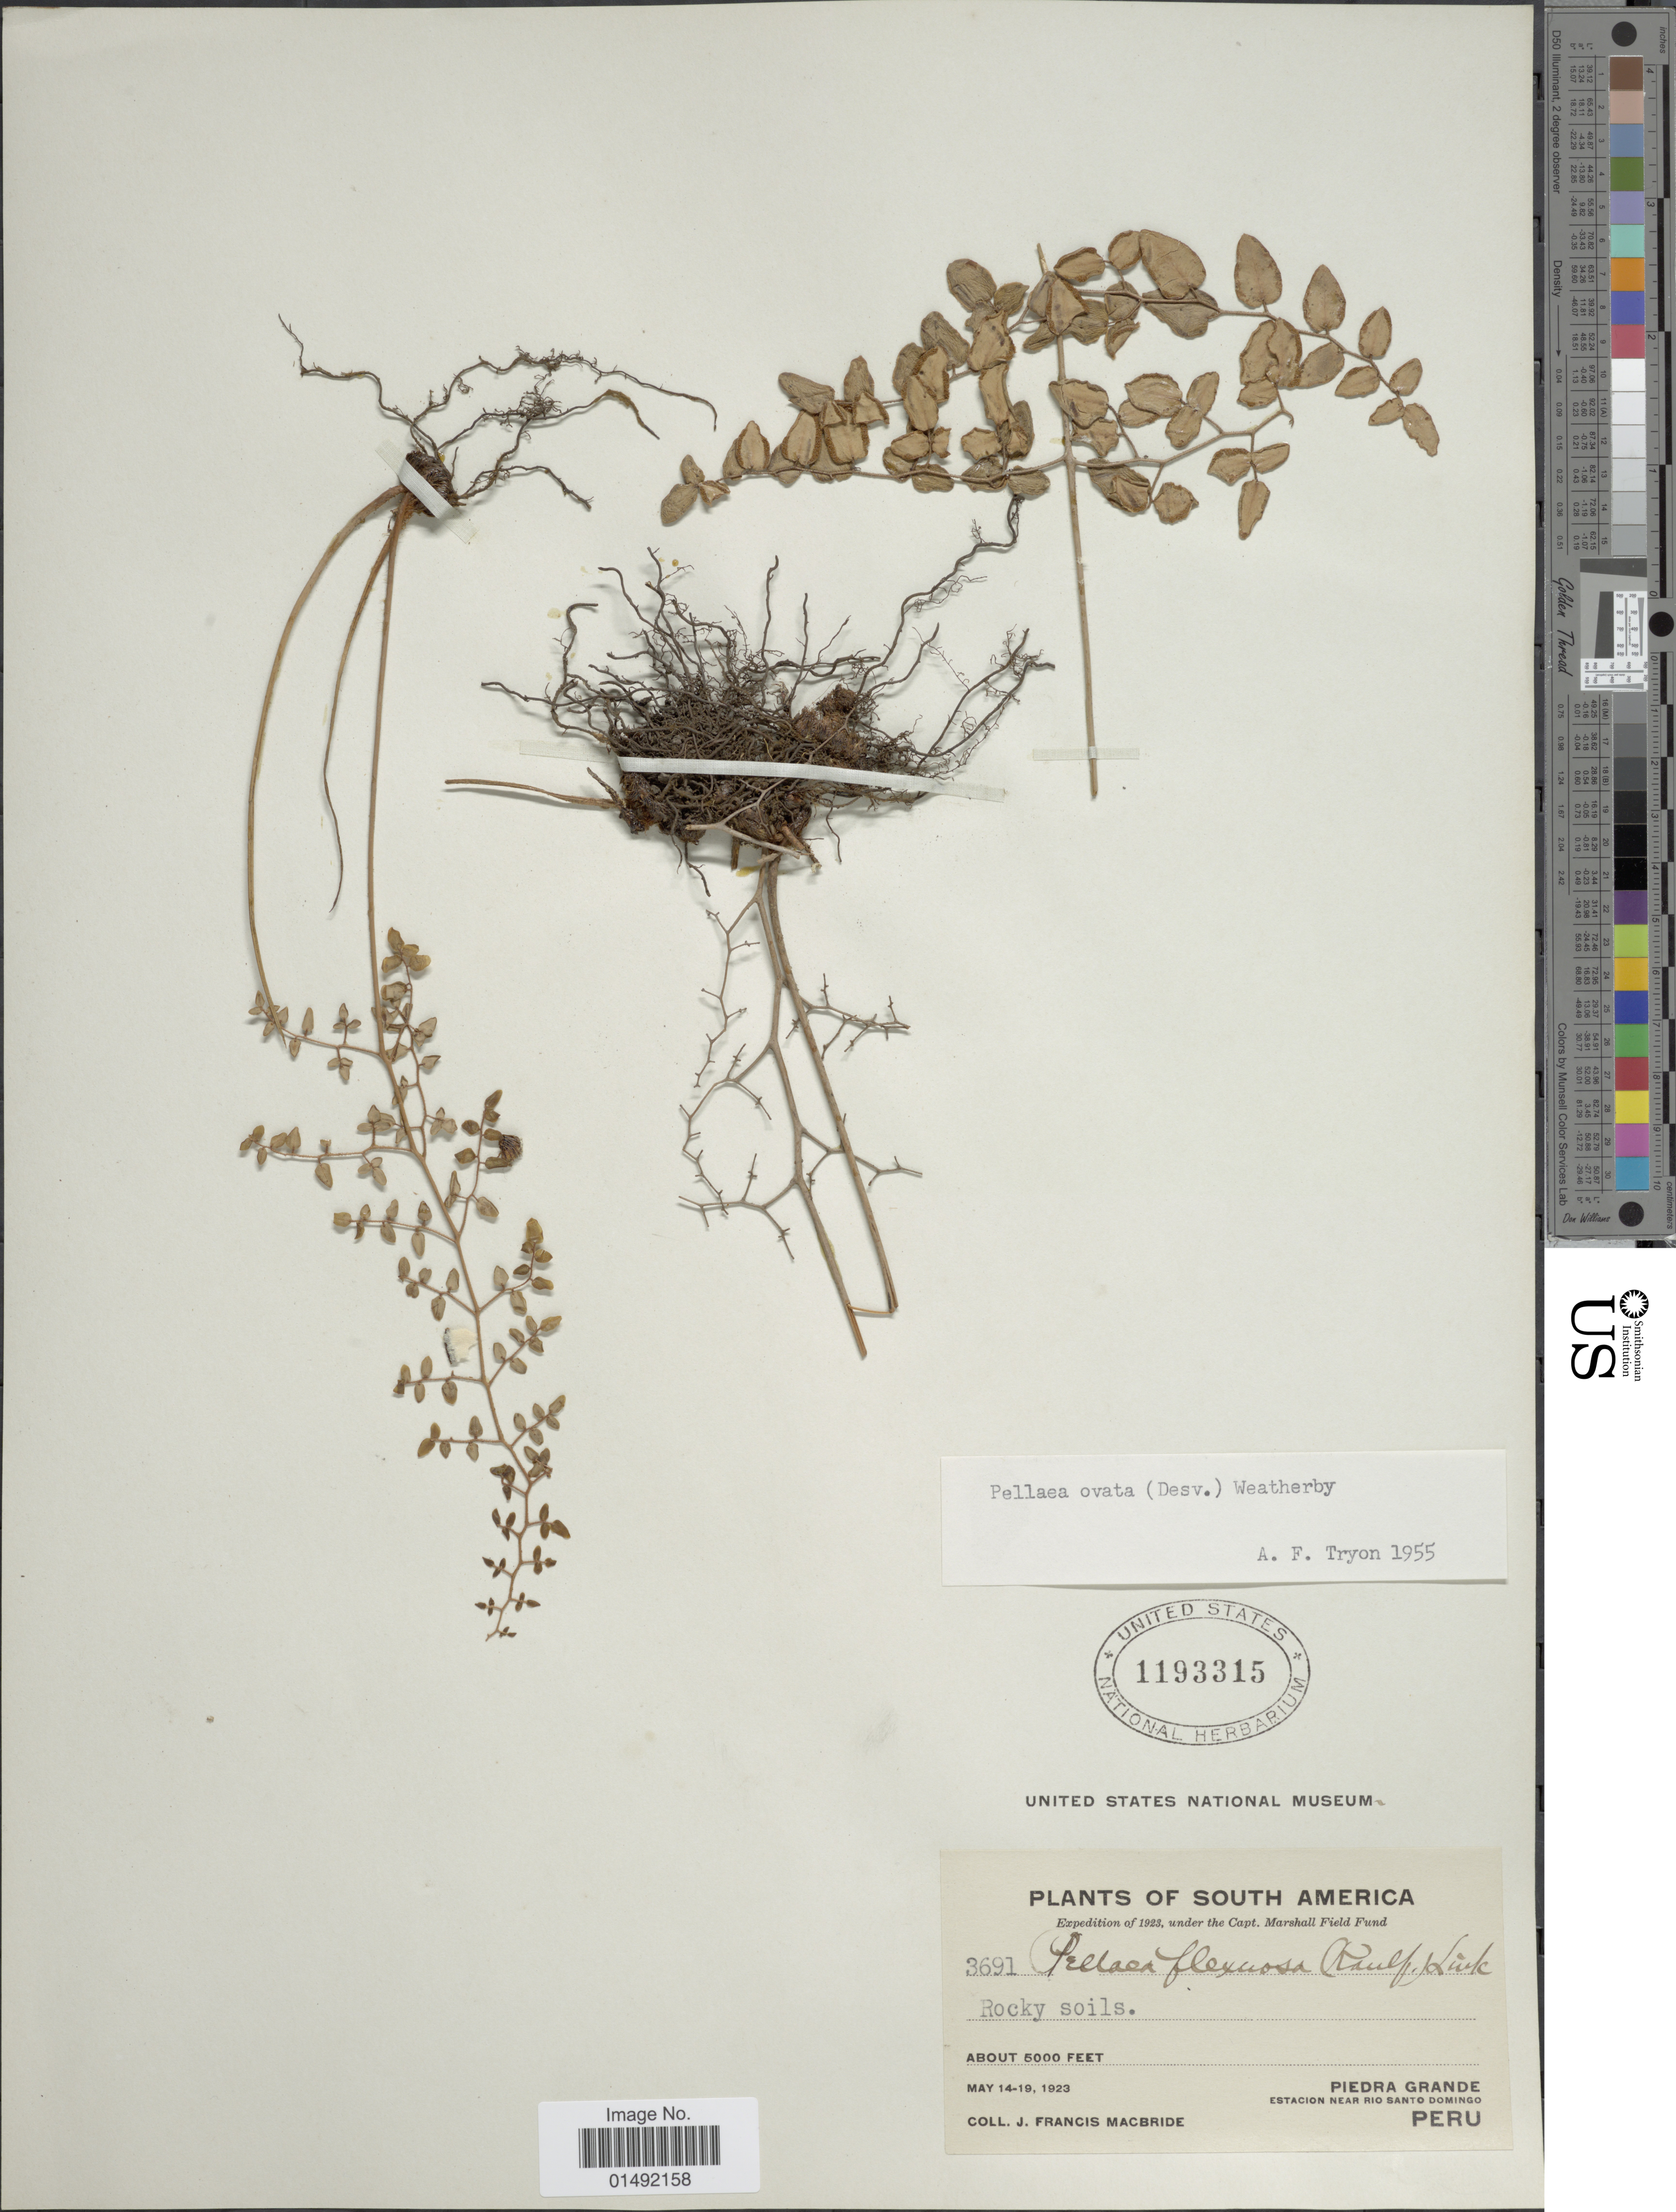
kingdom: Plantae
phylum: Tracheophyta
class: Polypodiopsida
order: Polypodiales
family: Pteridaceae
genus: Pellaea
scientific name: Pellaea ovata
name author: (Desv.) Weath.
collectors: J. F. Macbride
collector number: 3691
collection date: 1923-05-14/1923-05-19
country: Peru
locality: South America, Piedra Grande, Estacion near Rio Santo Domingo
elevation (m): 1524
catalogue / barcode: US 1193315